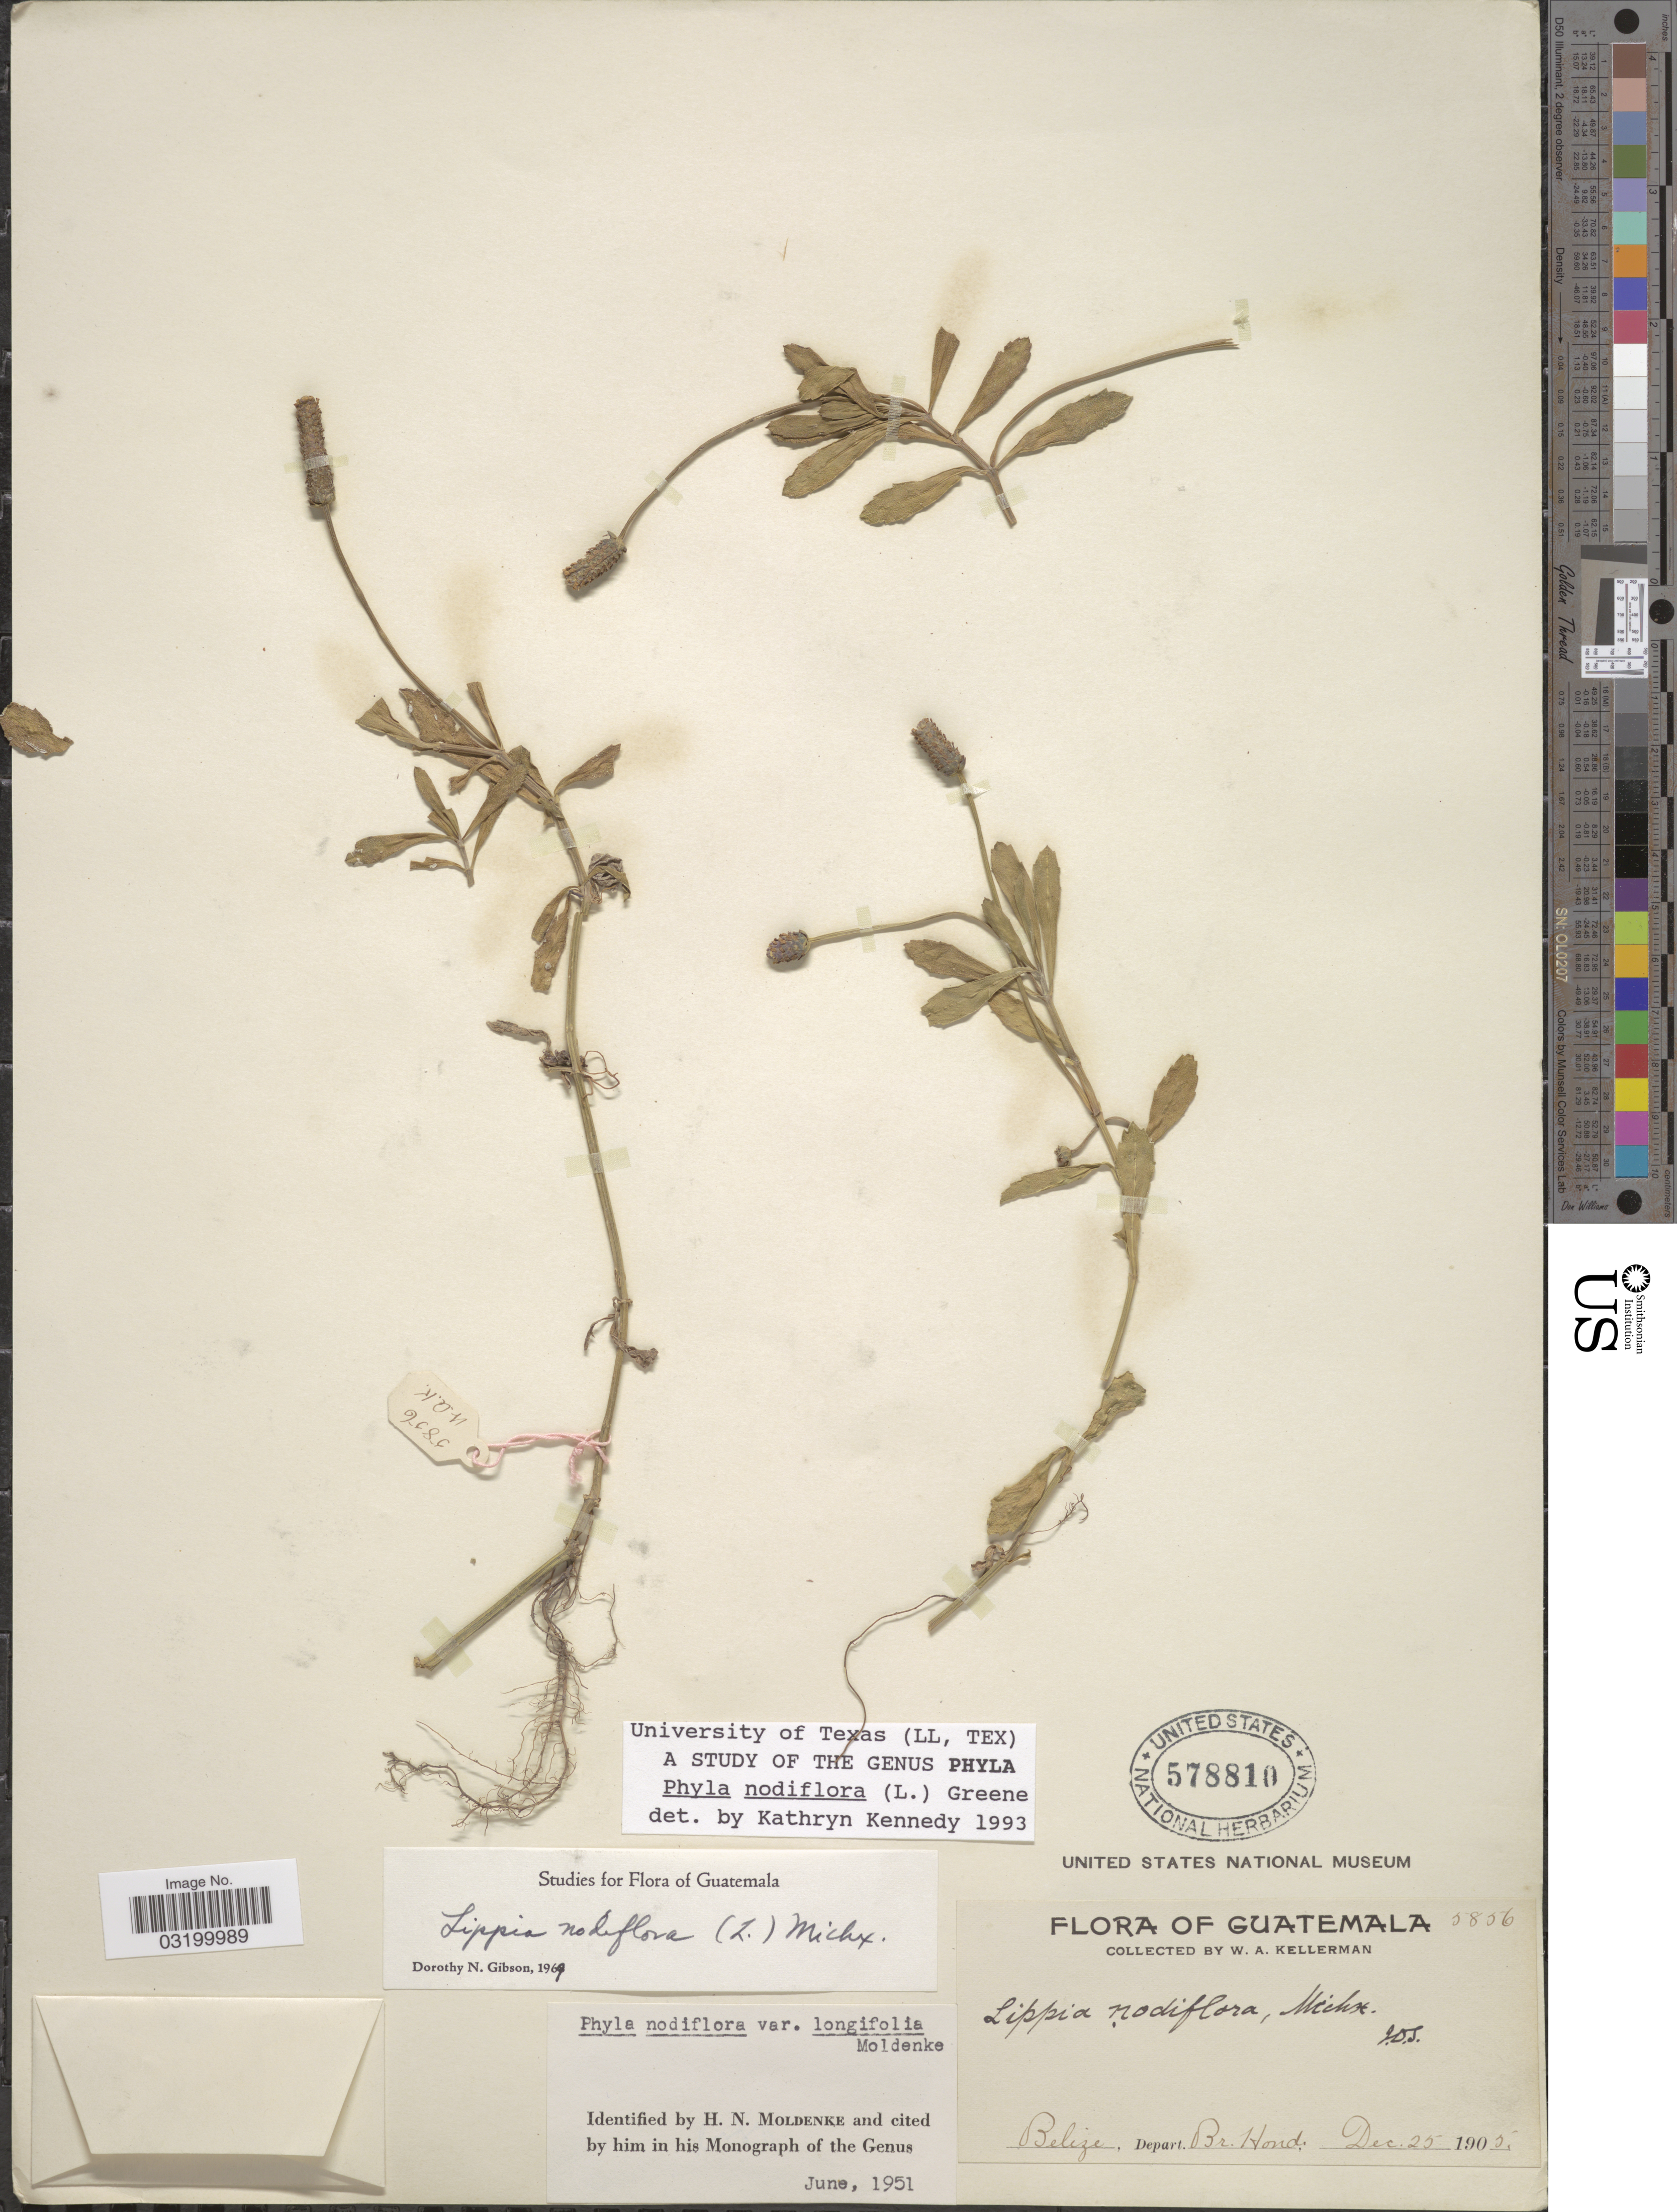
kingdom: Plantae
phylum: Tracheophyta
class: Magnoliopsida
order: Lamiales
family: Verbenaceae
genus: Phyla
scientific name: Phyla nodiflora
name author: (L.) Greene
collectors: W. Kellerman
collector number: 5856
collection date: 1905-12-25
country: Belize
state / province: Belize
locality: Depart. Br. Hond.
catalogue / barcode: US 578810